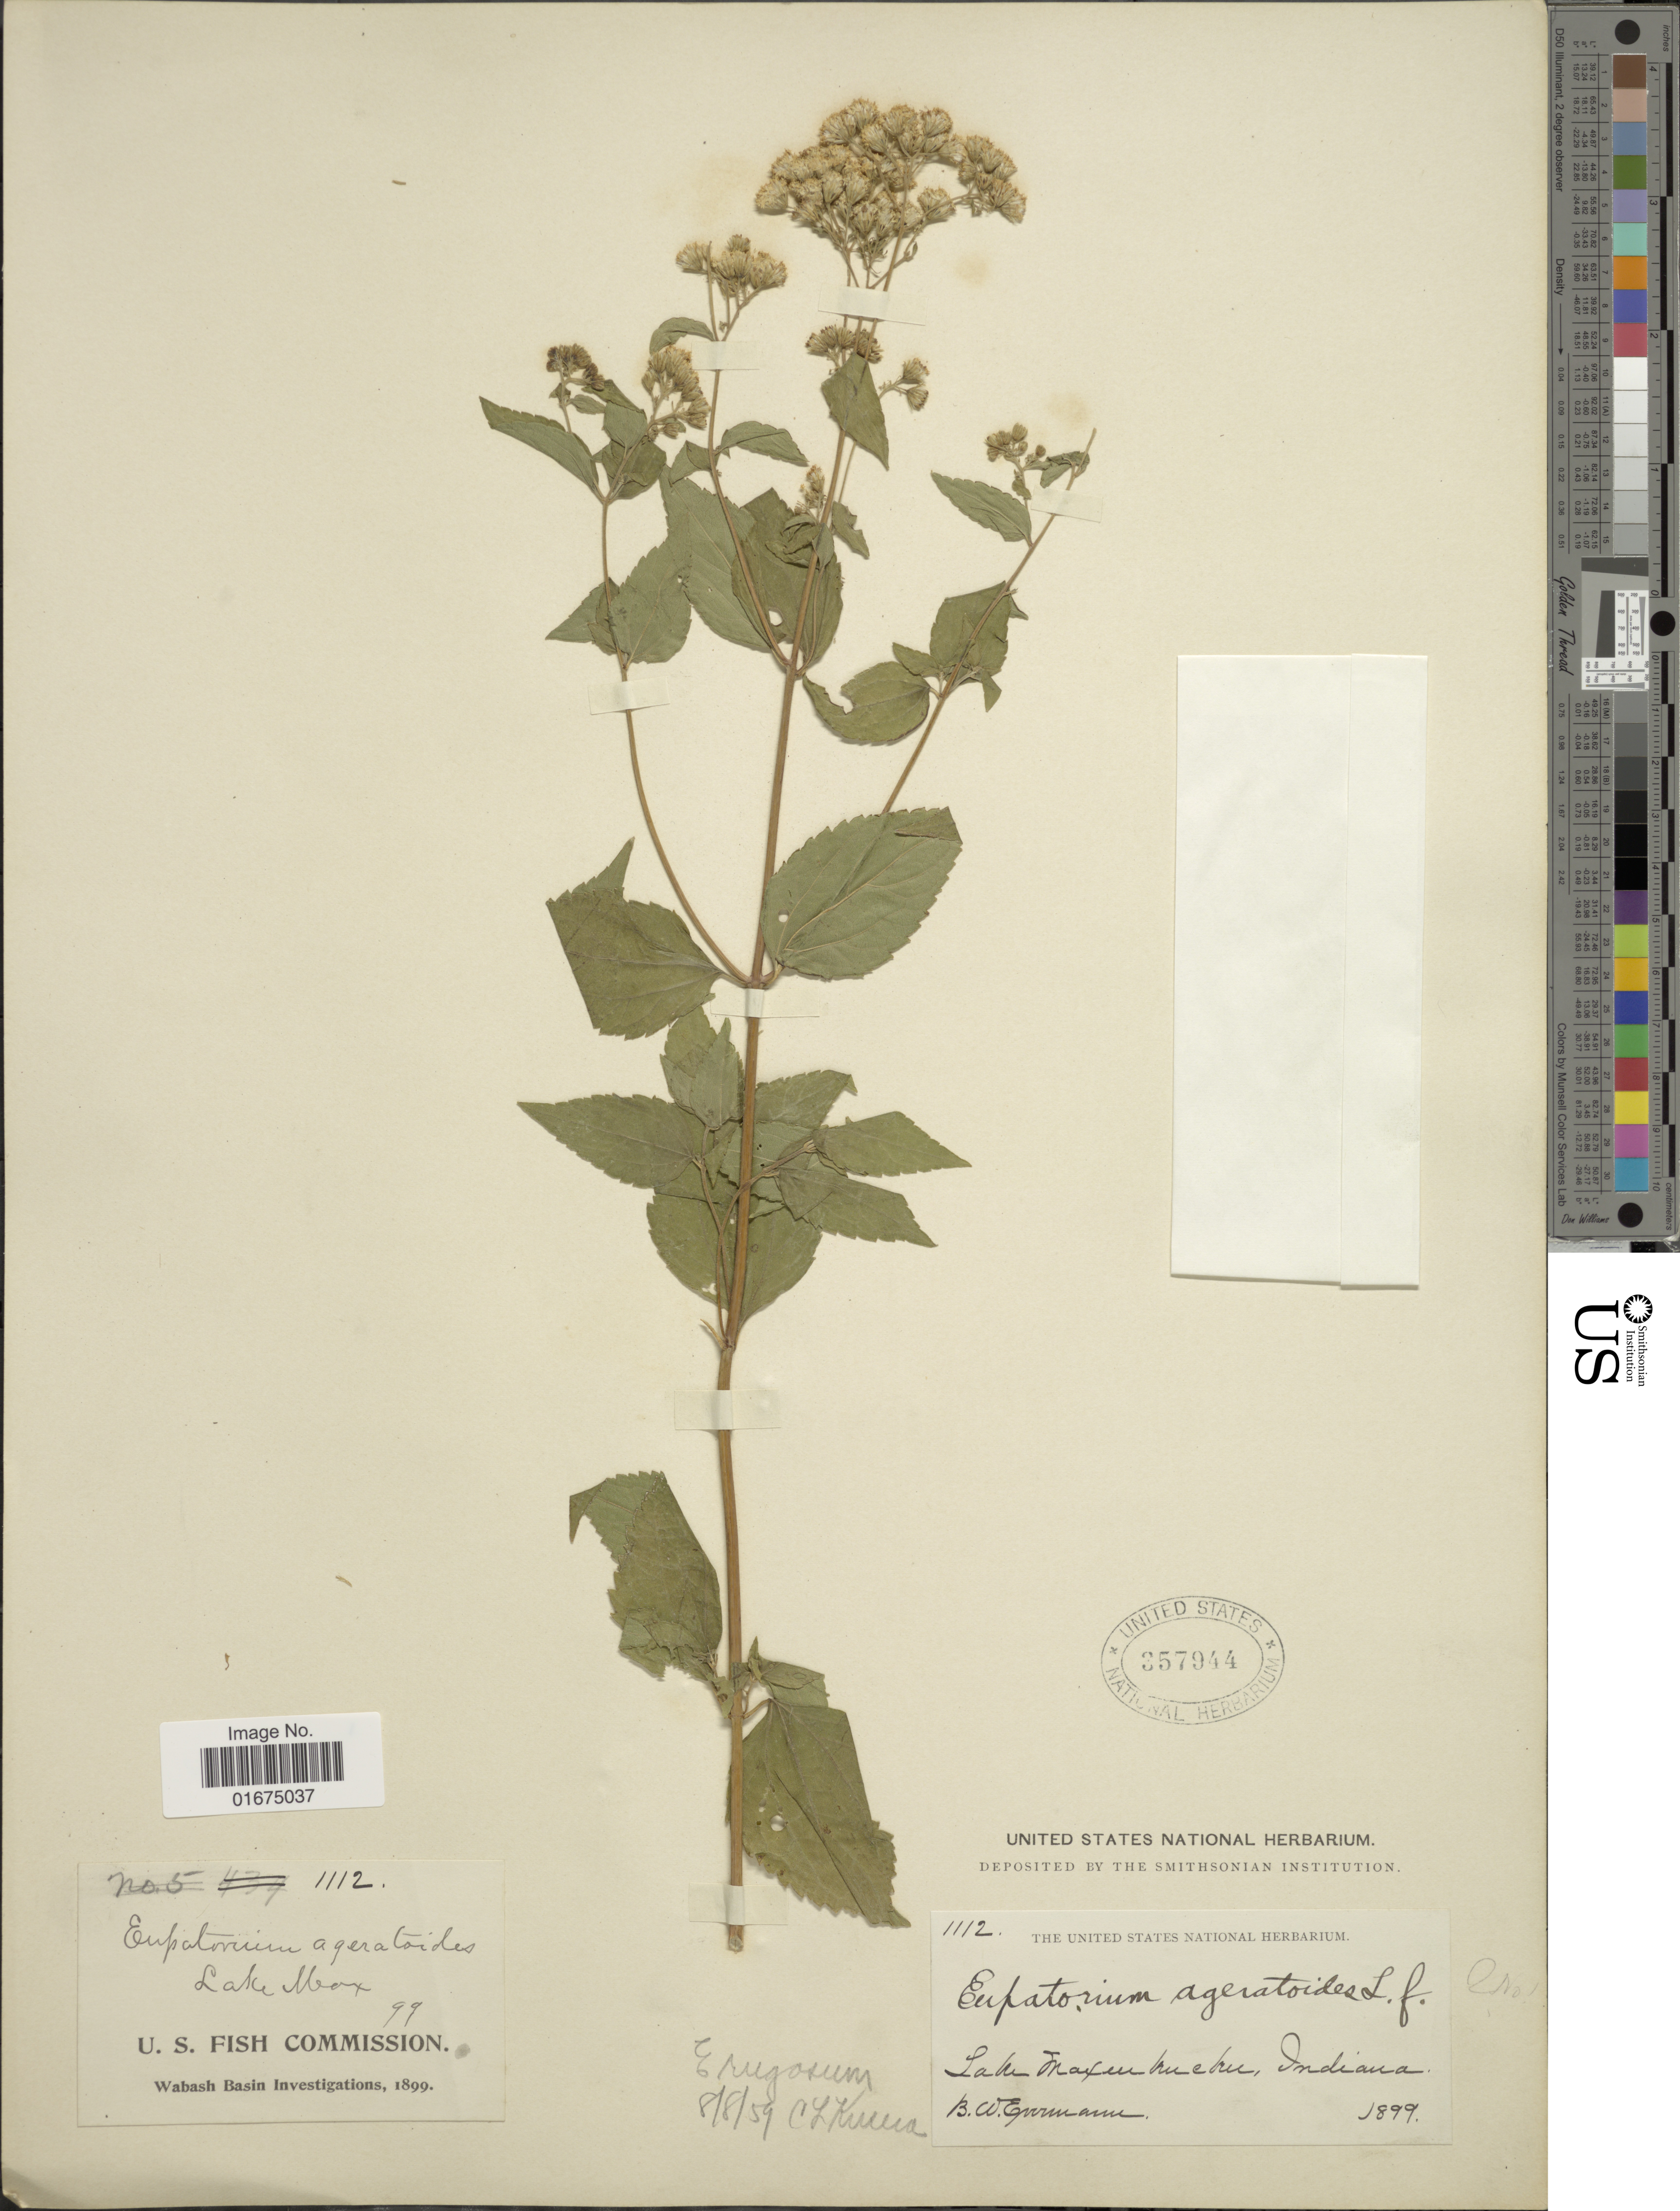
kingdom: Plantae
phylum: Tracheophyta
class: Magnoliopsida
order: Asterales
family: Asteraceae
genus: Ageratina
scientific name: Ageratina altissima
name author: (L.) R.M. King & H. Rob.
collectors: B. W. Evermann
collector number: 1112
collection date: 1899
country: United States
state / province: Indiana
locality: Lake Maxinkuckee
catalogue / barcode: US 357944